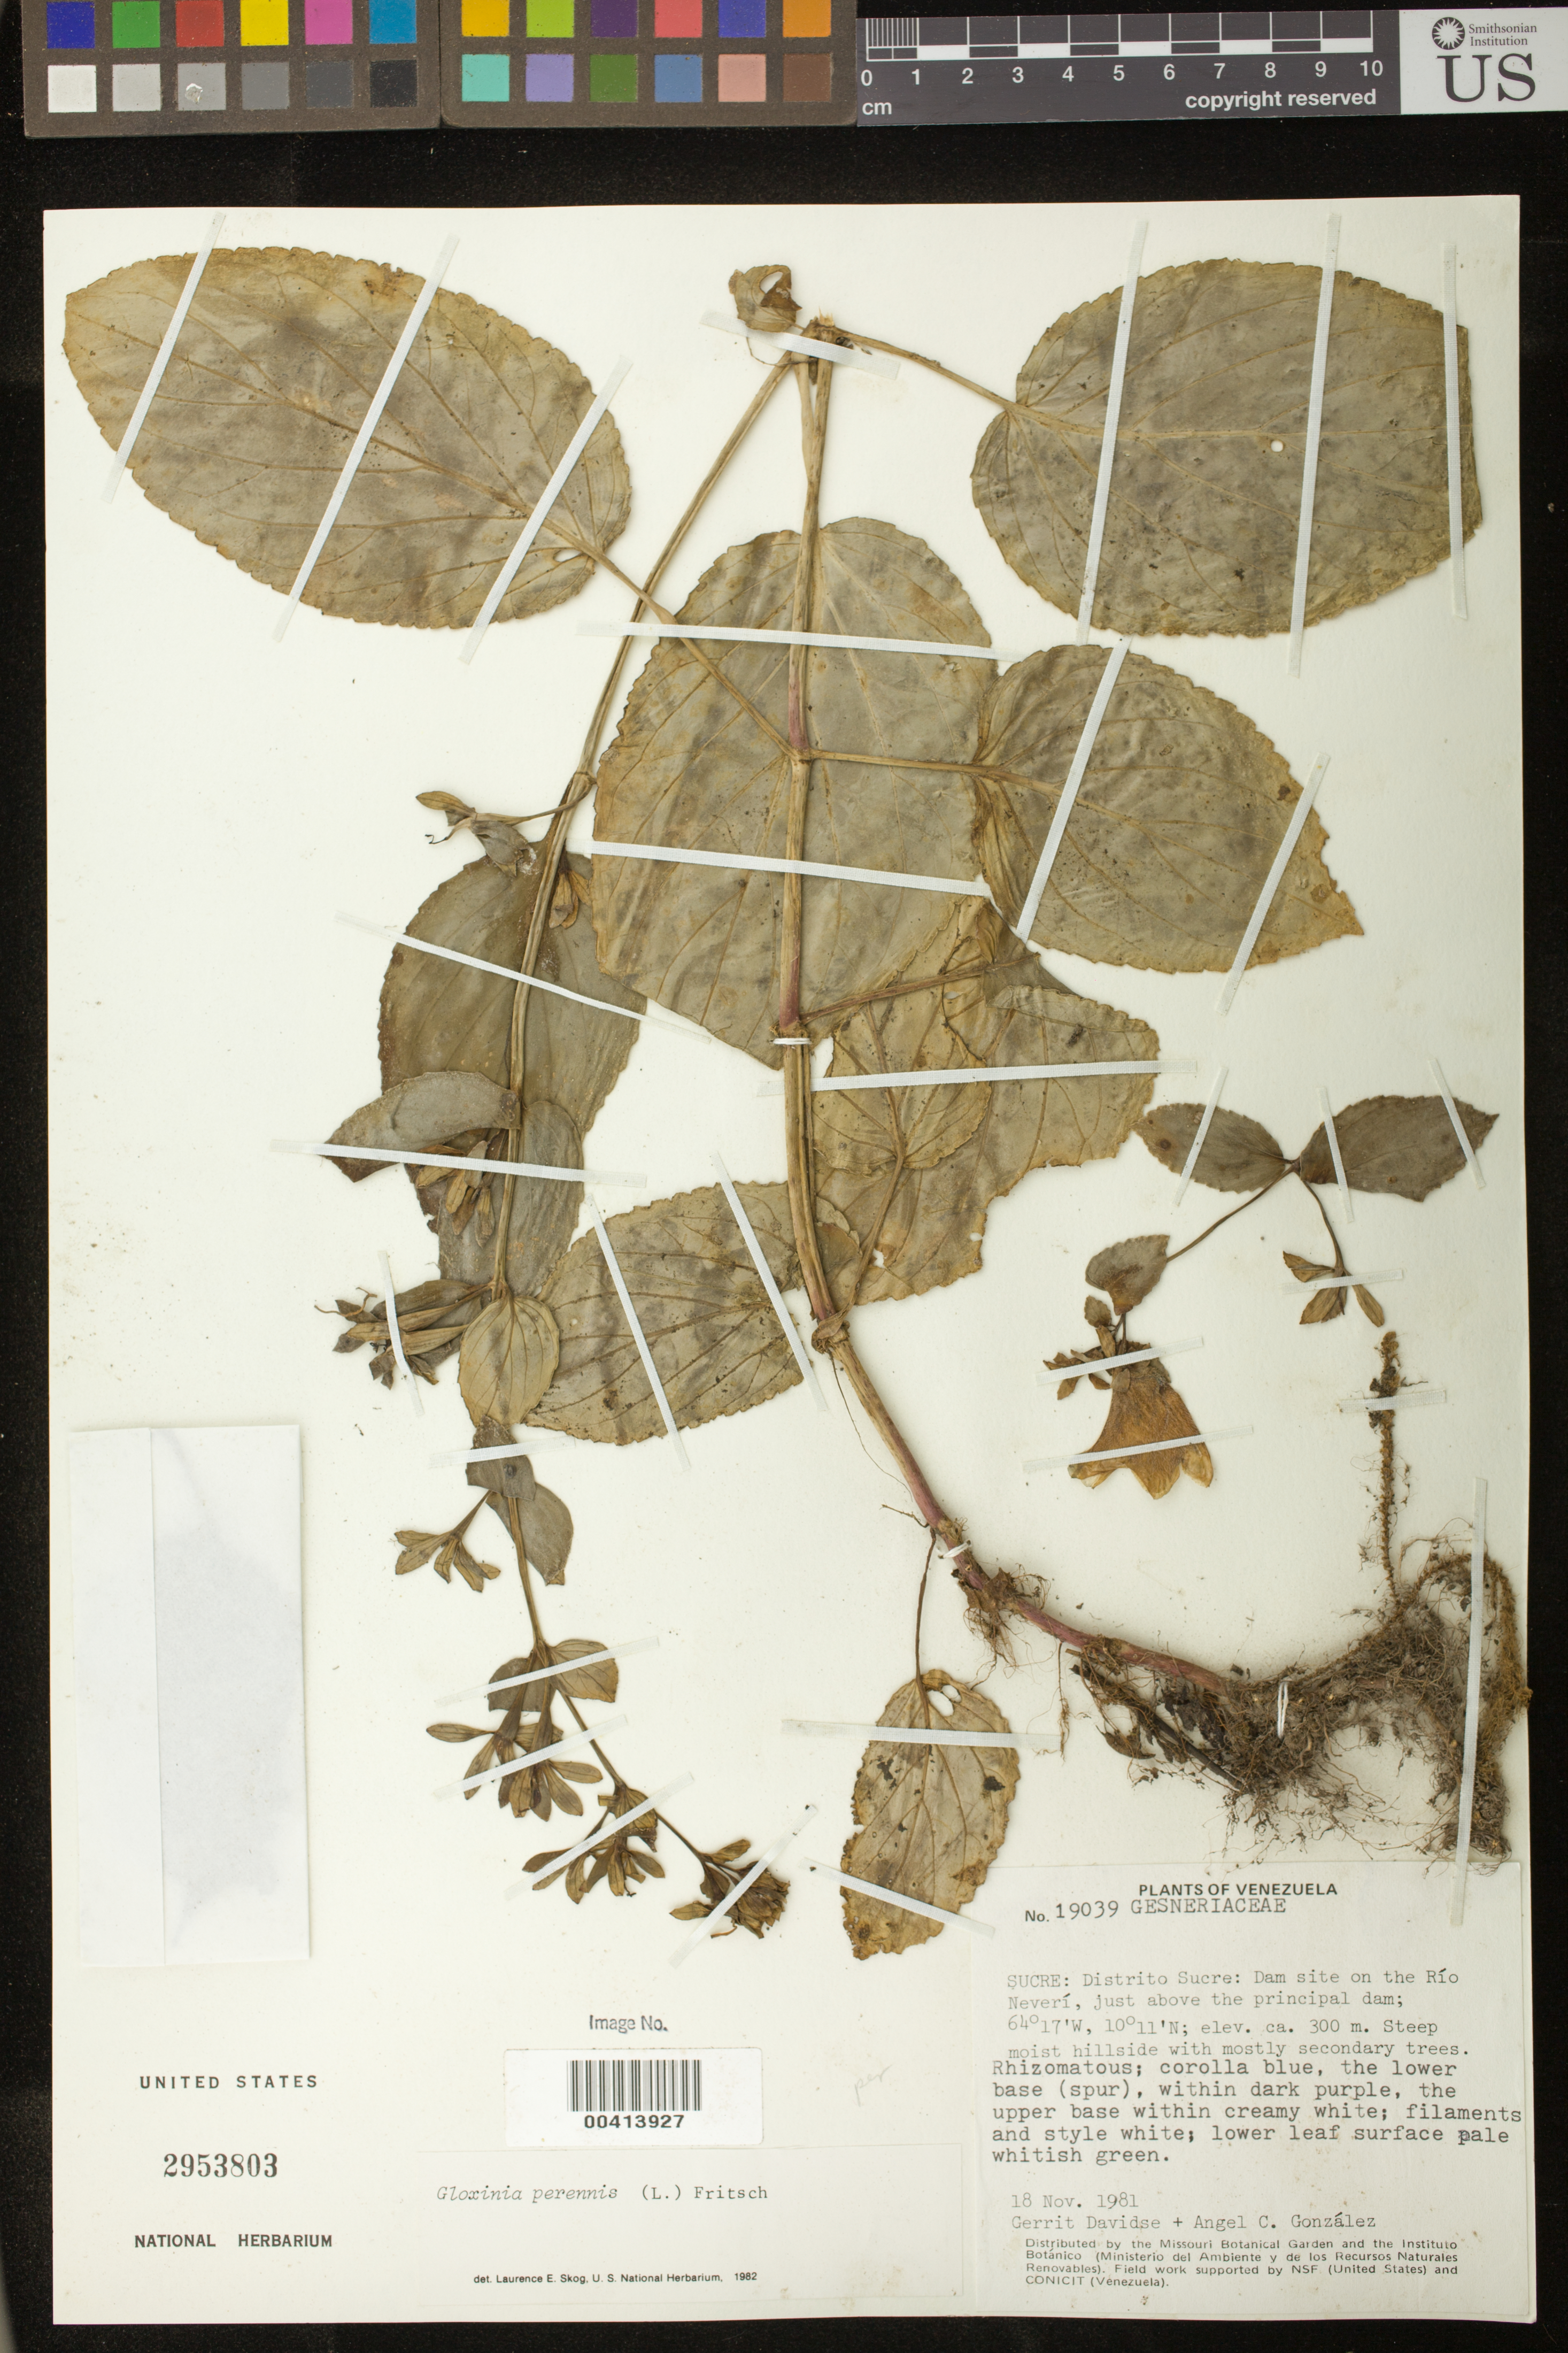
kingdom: Plantae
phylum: Tracheophyta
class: Magnoliopsida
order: Lamiales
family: Gesneriaceae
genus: Gloxinia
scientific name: Gloxinia perennis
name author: (L.) Fritsch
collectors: G. Davidse & C. Gonzalez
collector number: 19039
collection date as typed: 18 Nov 1981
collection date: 1981-11-18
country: Venezuela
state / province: Sucre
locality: Rio Neveri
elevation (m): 300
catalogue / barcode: US 2953803